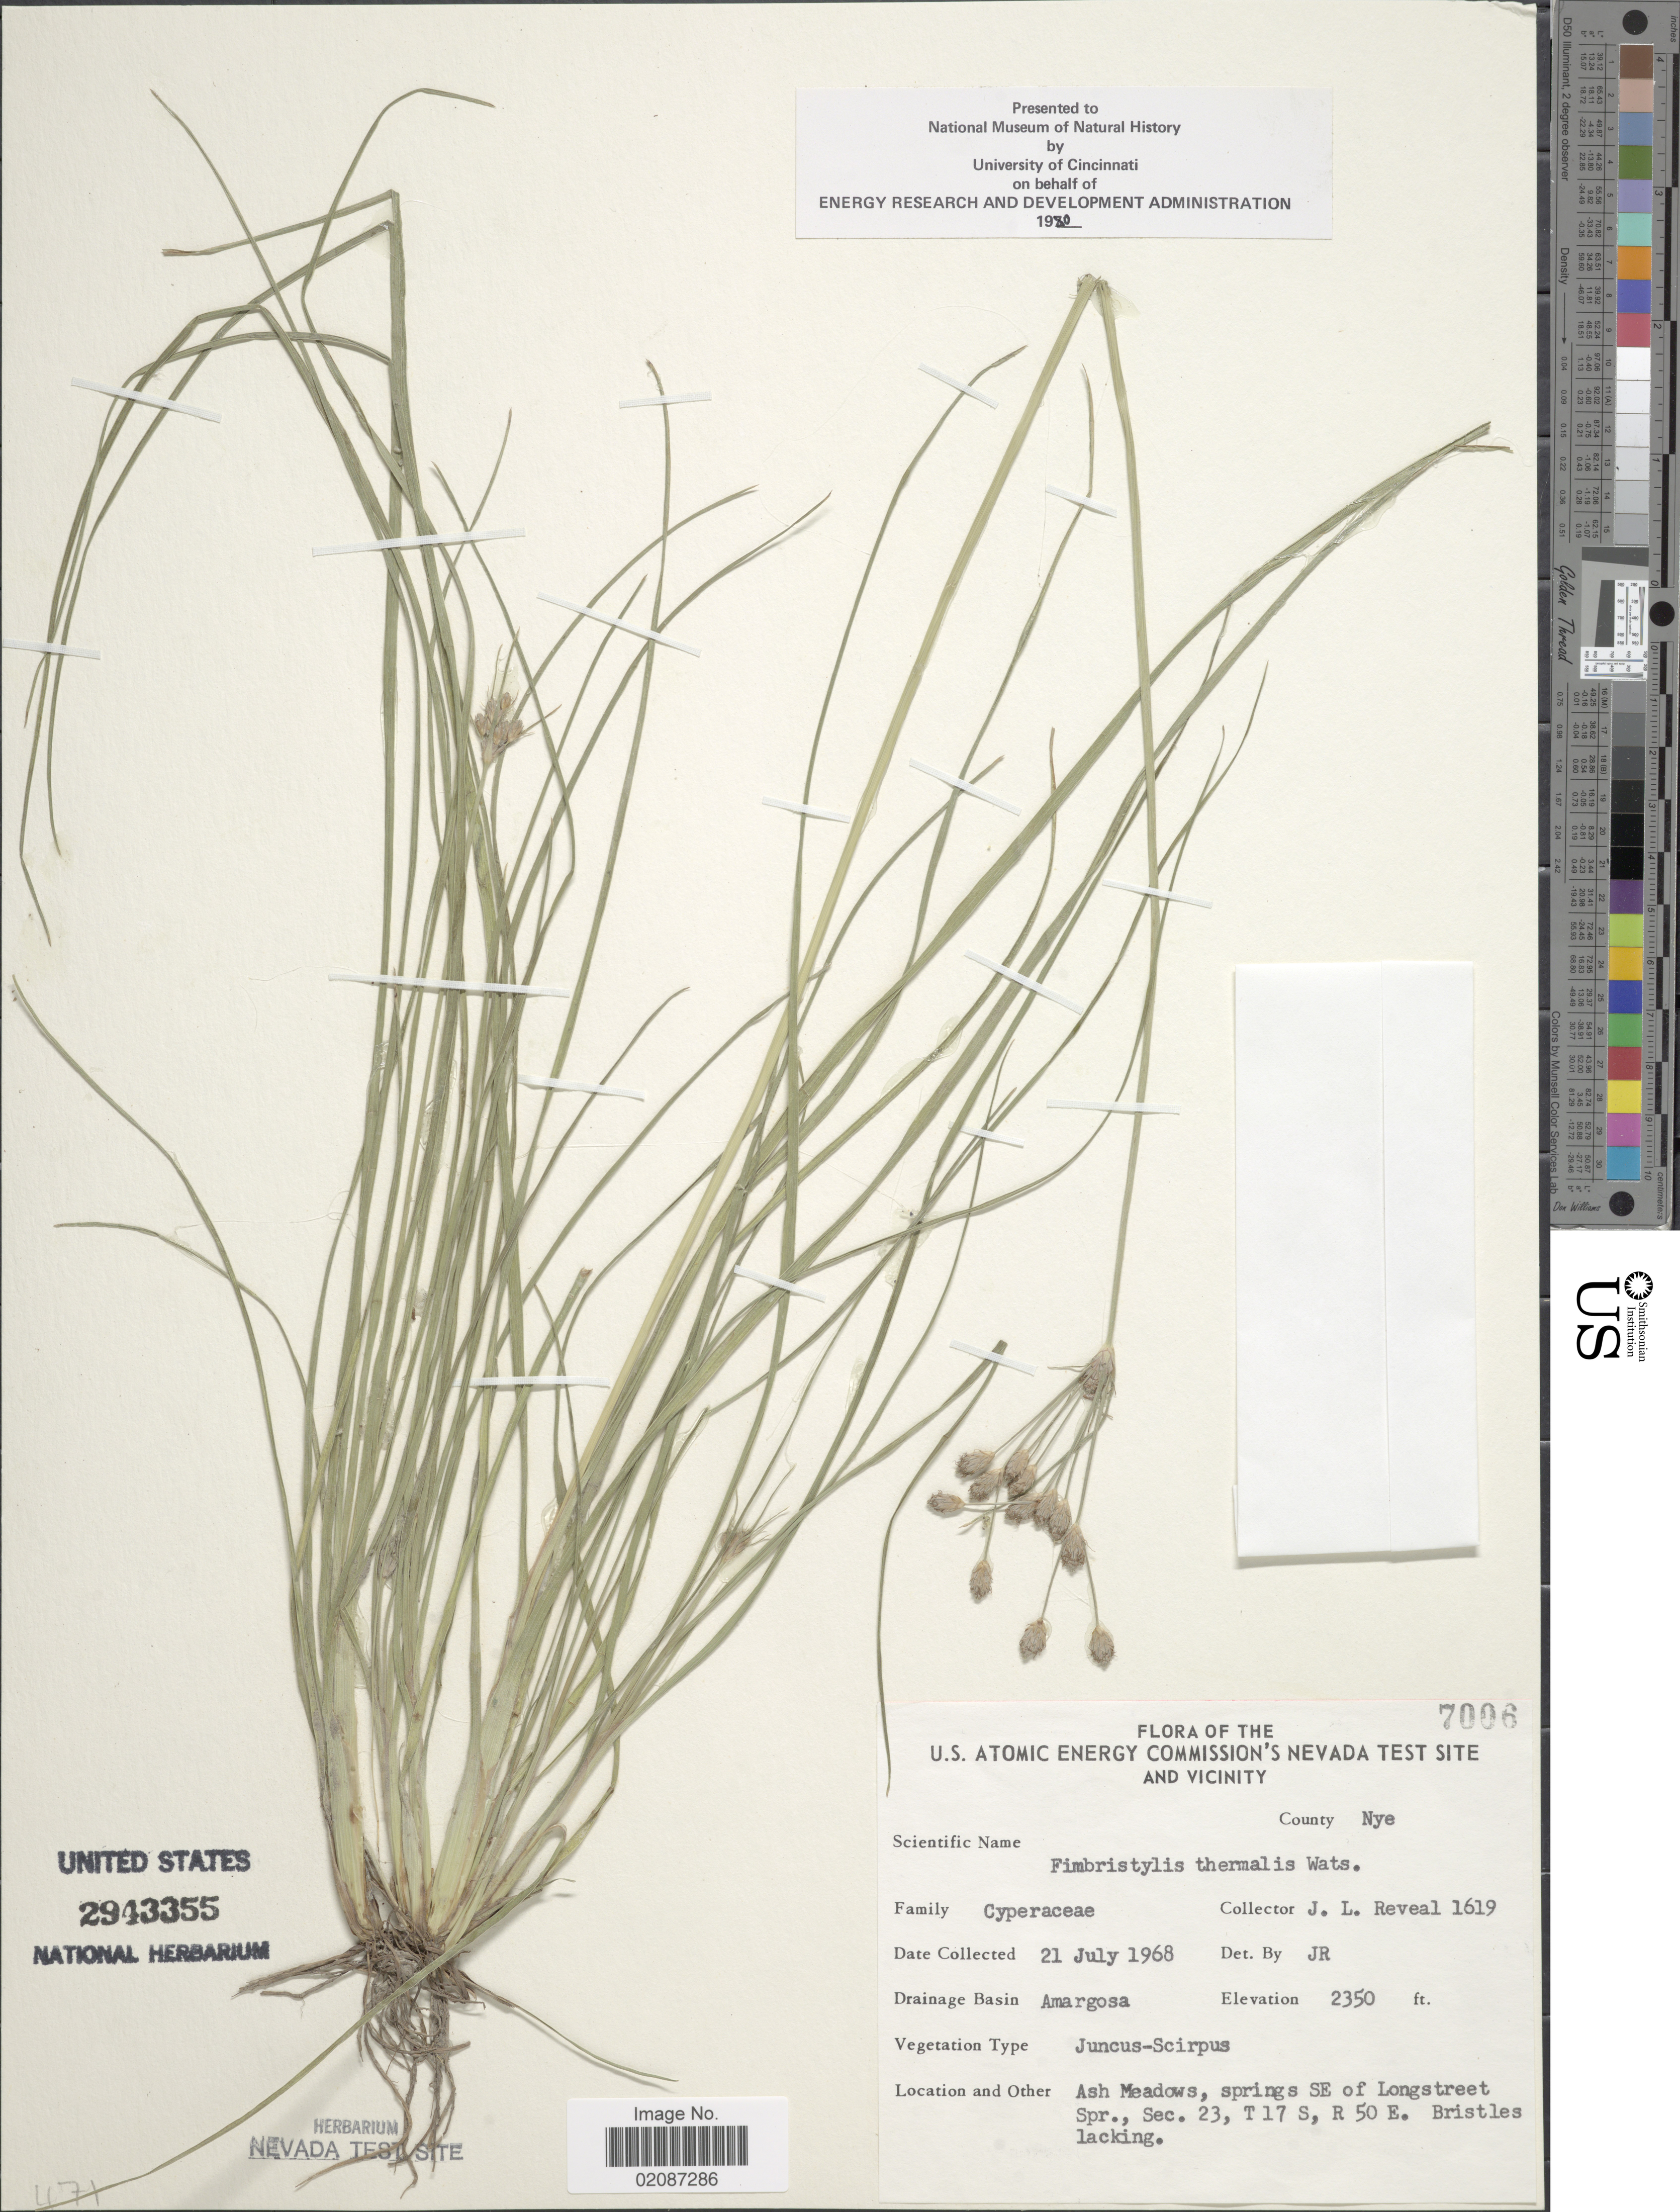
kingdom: Plantae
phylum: Tracheophyta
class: Liliopsida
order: Poales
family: Cyperaceae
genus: Fimbristylis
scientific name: Fimbristylis thermalis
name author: S. Watson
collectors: J. L. Reveal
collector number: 1619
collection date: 1968-07-21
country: United States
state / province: Nevada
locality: U.S. Atomic Energy Commission's Nevada Test Site and vicinity, County Nye, Ash meadows, springs SE of Longstreet Spr., Sec. 23, T17 S, R50 E.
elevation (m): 716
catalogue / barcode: US 2943355